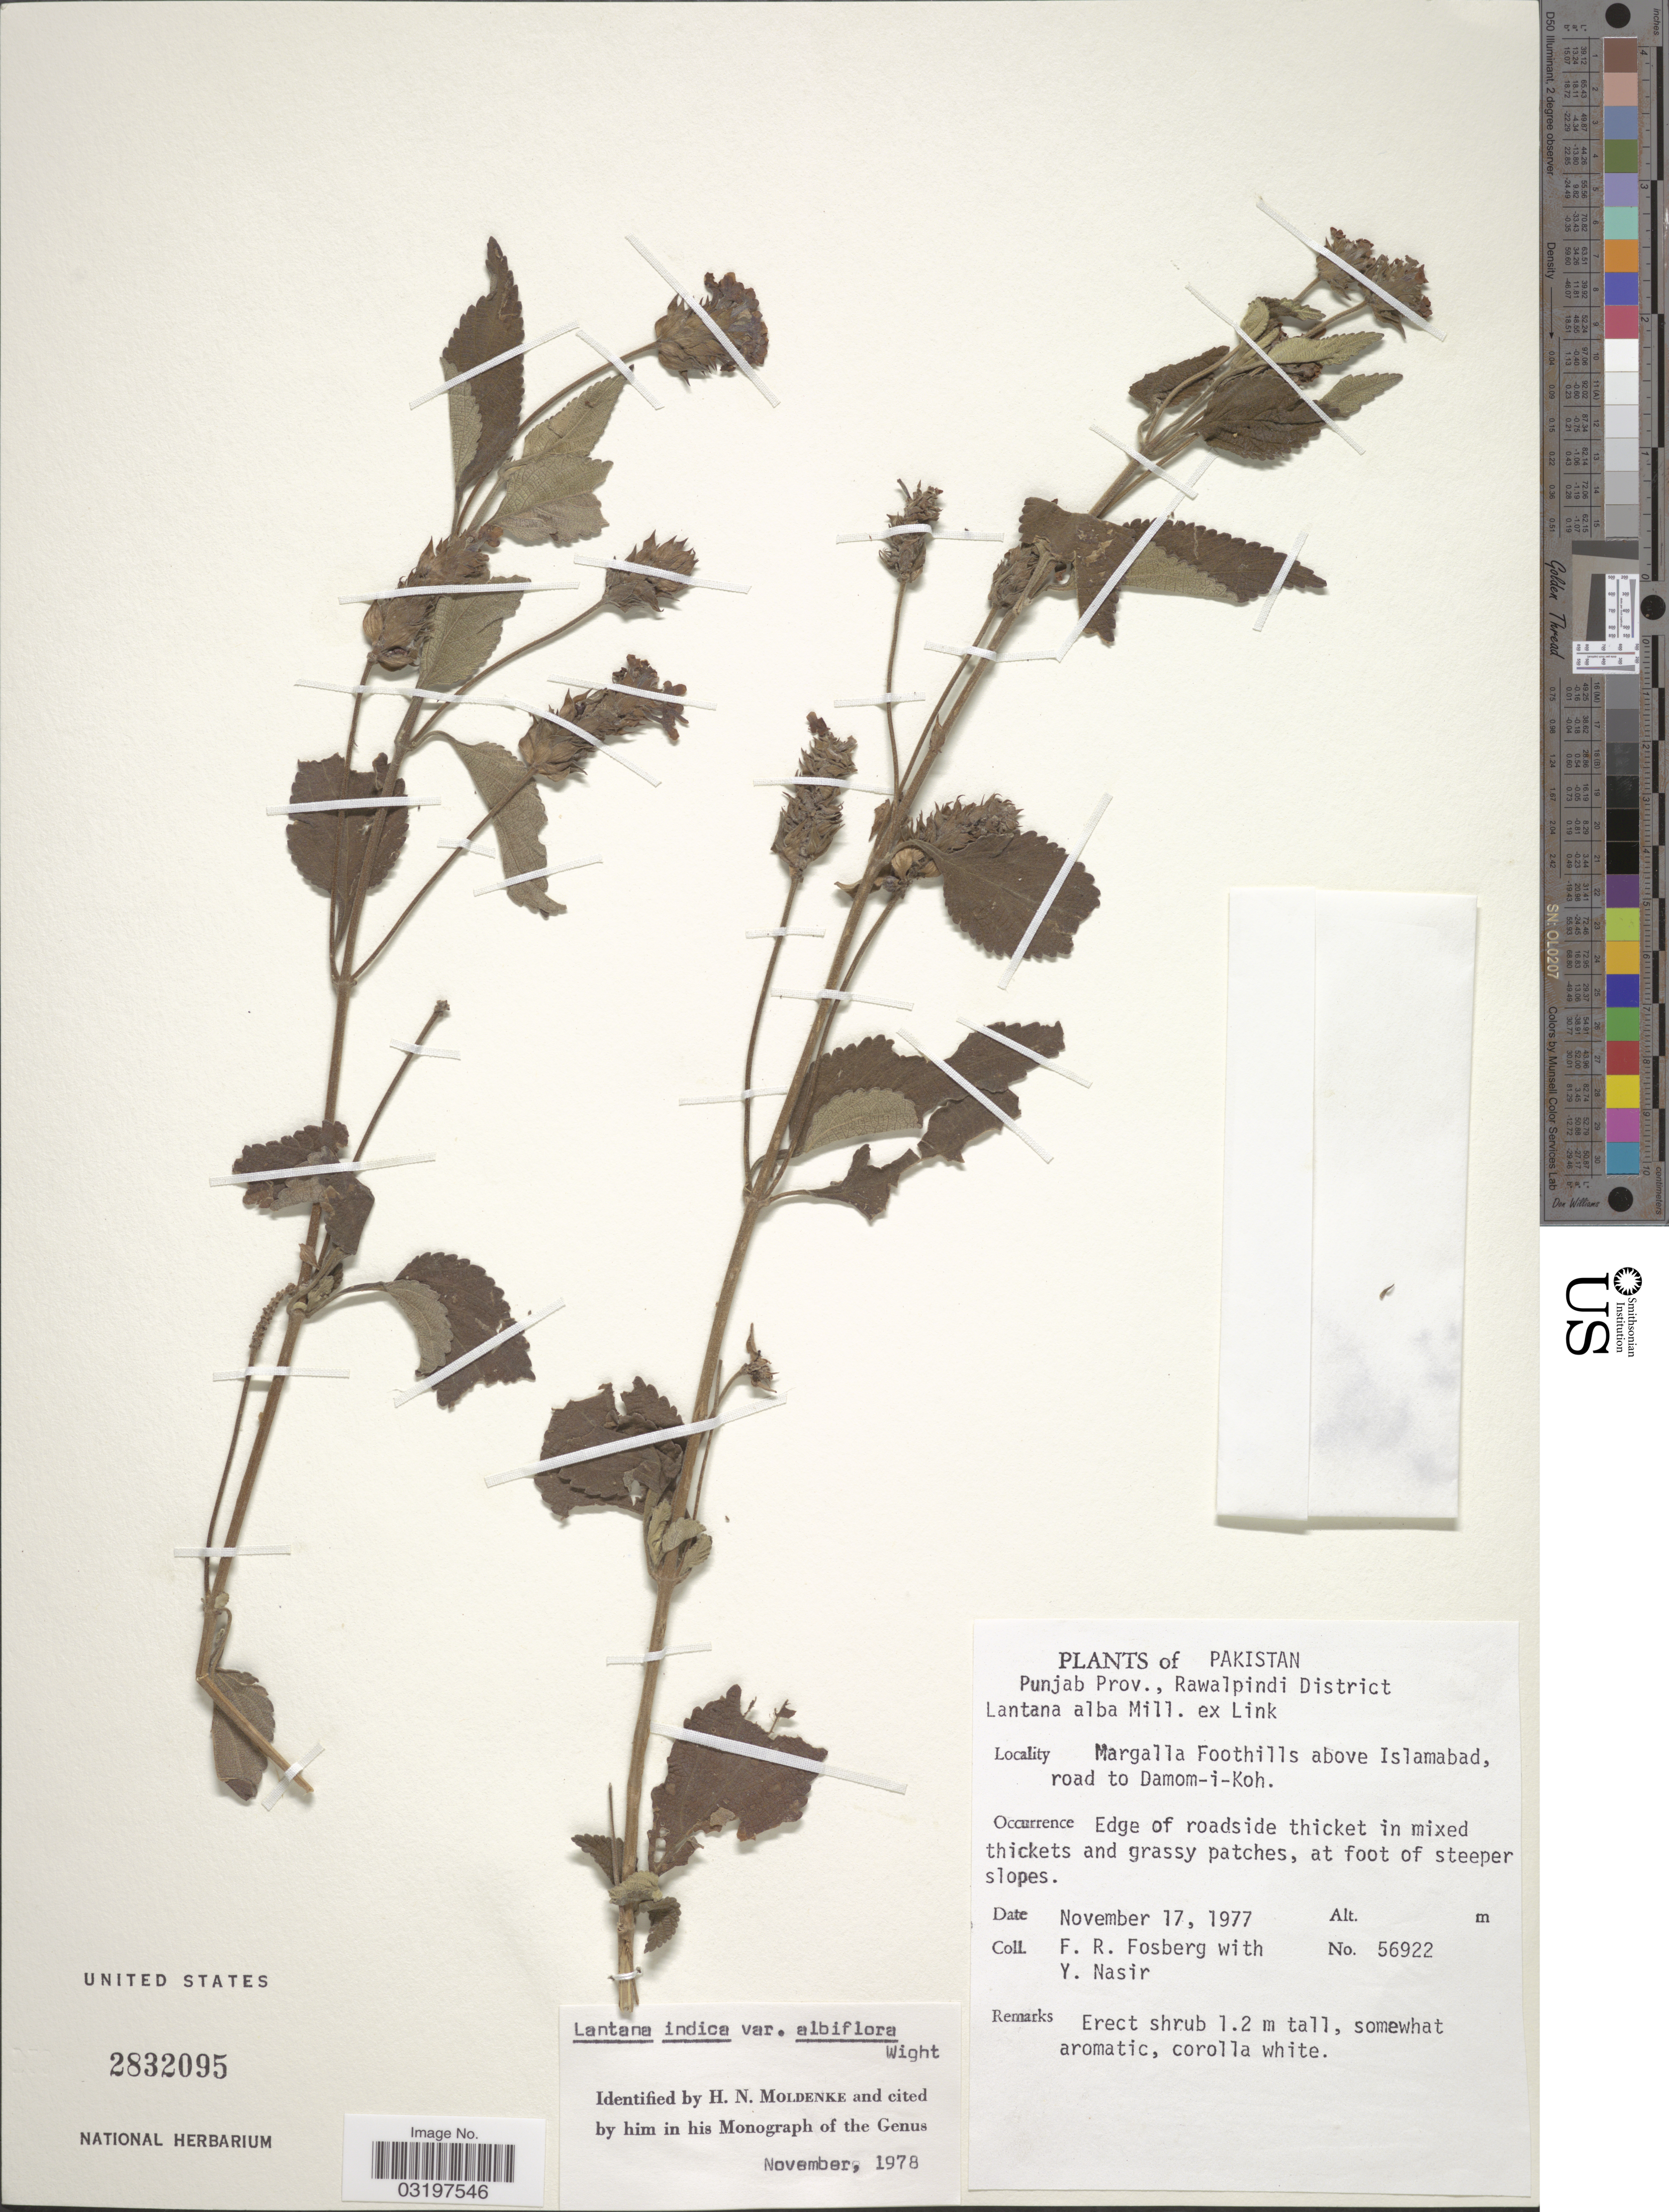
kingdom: Plantae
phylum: Tracheophyta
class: Magnoliopsida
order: Lamiales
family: Verbenaceae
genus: Lantana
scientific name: Lantana indica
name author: Roxb.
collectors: F. R. Fosberg & Y. Nasir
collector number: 56922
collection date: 1977-11-17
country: Pakistan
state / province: Punjab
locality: Rawalpindi District. Margalla Foothills above Islamabad, road to Damom-i-Koh.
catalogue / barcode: US 2832095